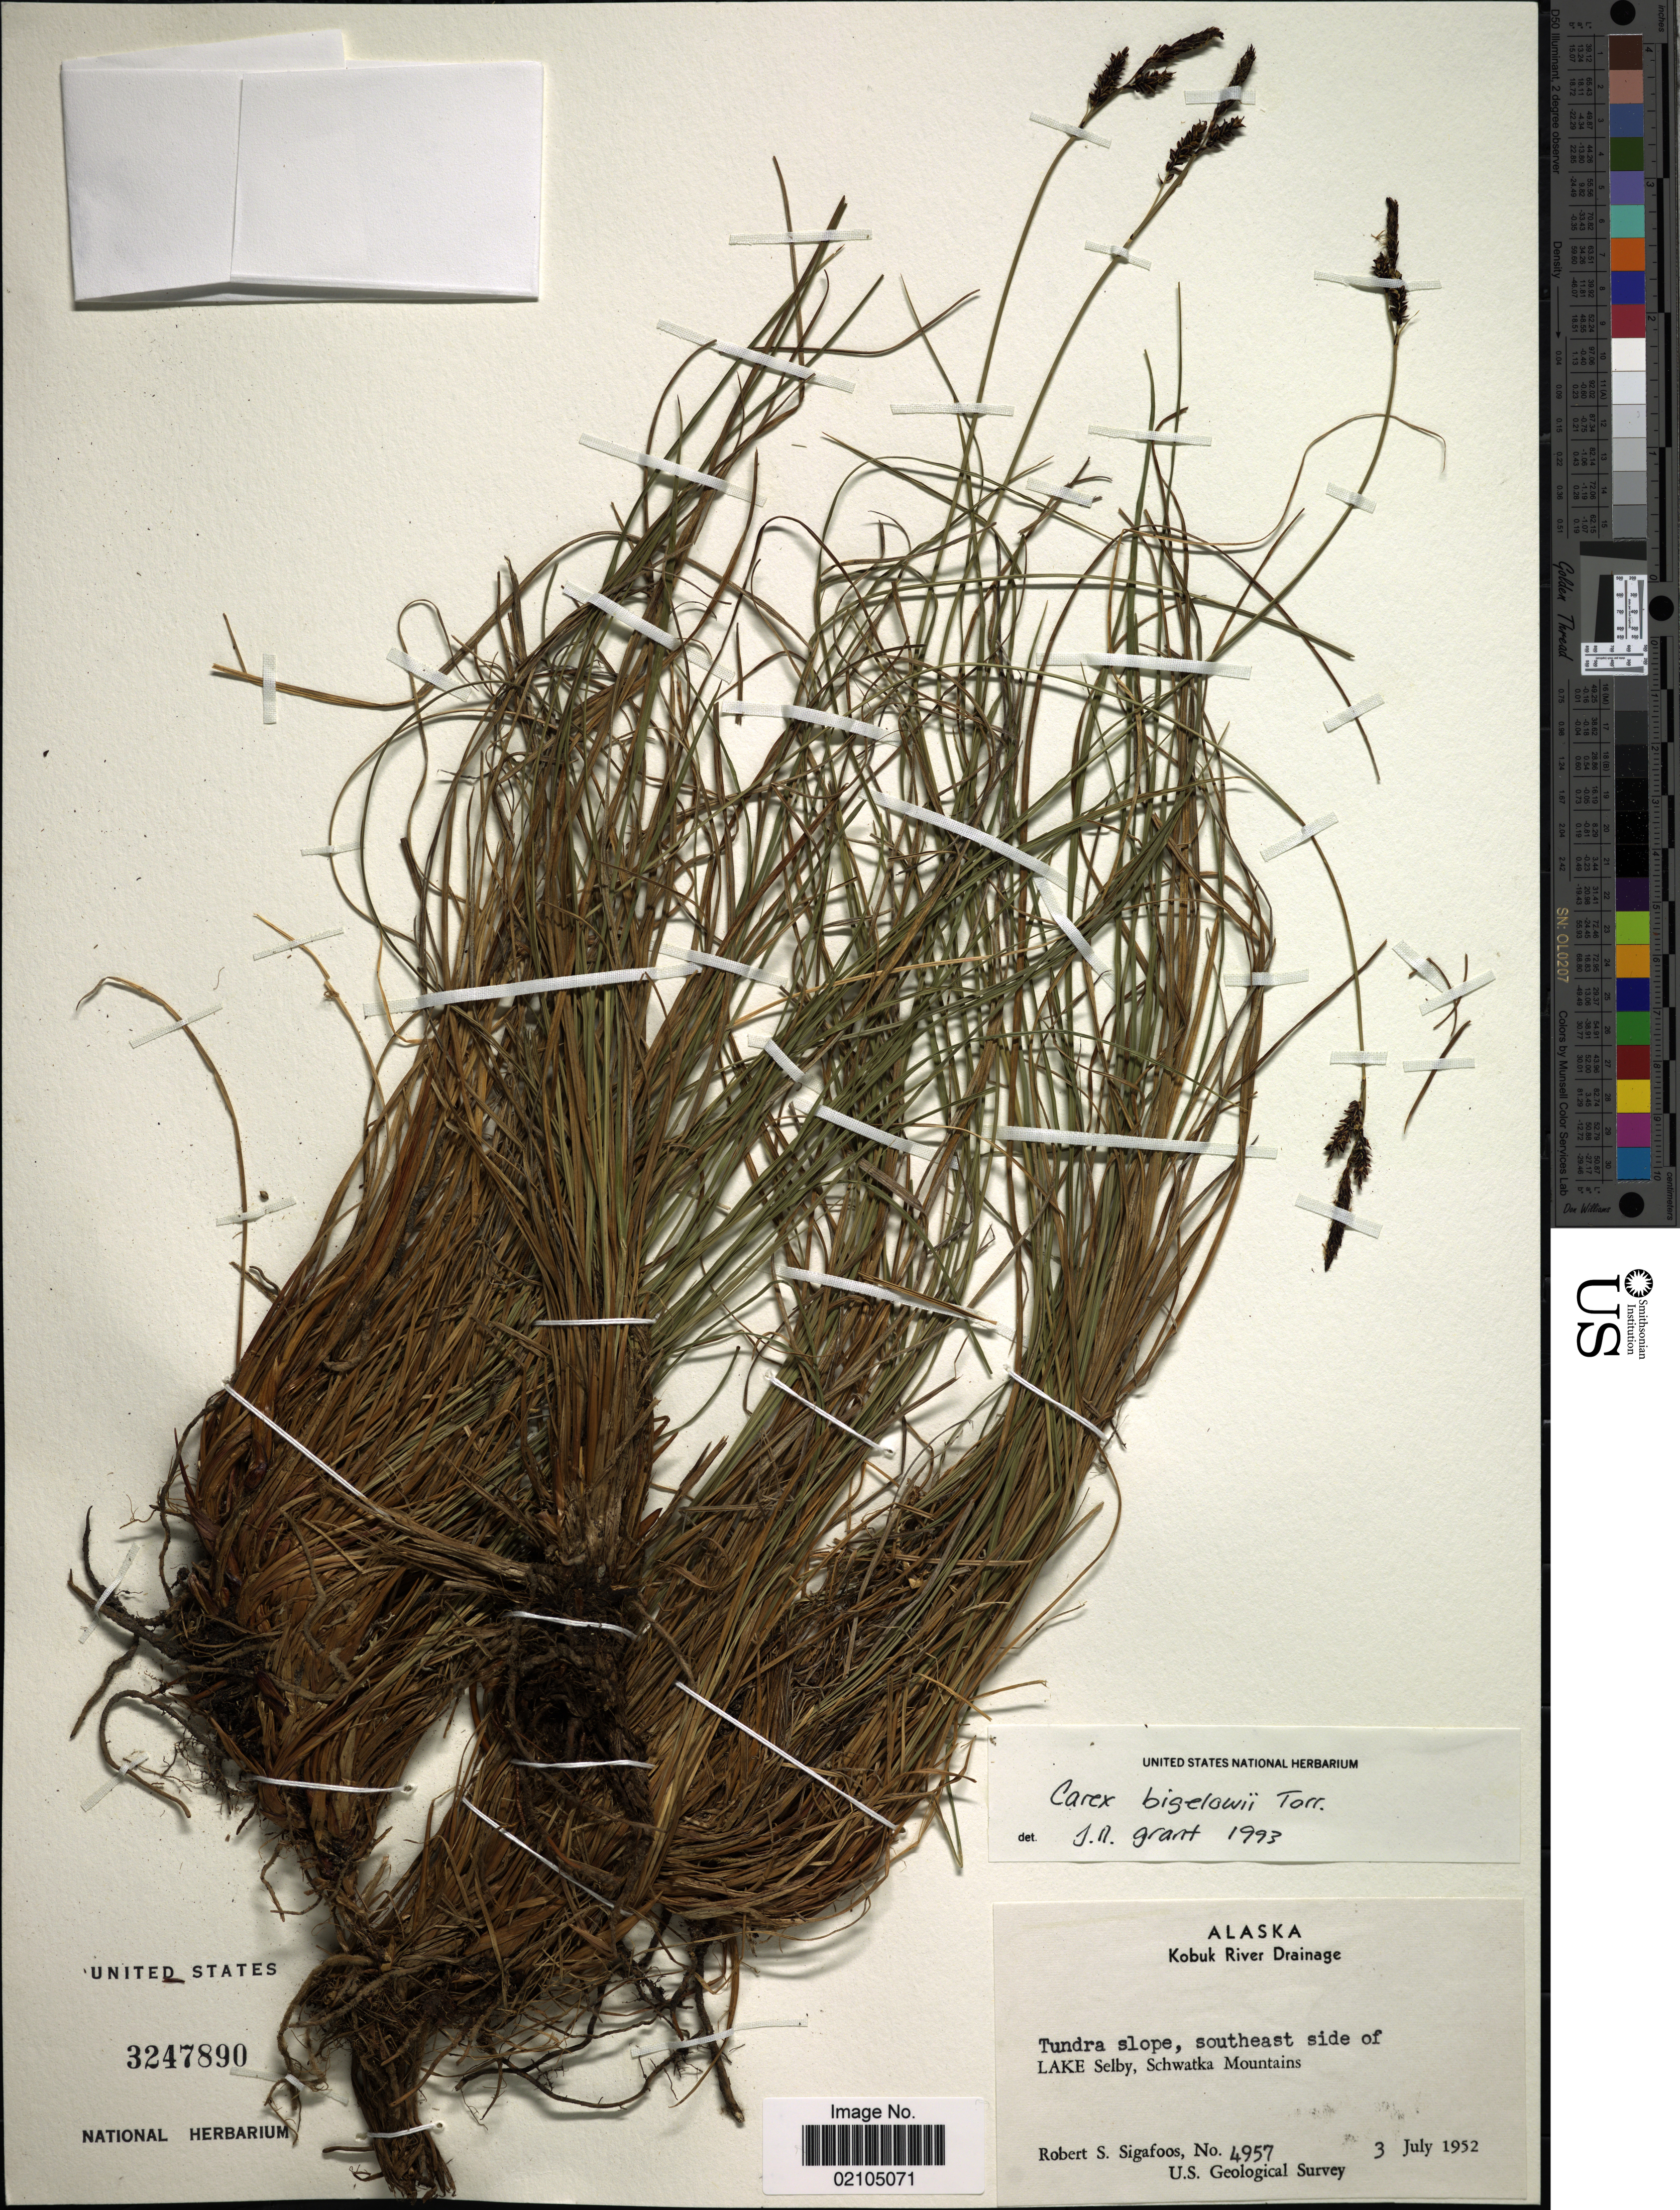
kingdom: Plantae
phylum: Tracheophyta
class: Liliopsida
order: Poales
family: Cyperaceae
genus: Carex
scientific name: Carex bigelowii subsp. lugens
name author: (Holm) T.V. Egorova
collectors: R. Sigafoos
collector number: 4957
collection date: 1952-07-03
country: United States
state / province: Alaska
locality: Kobuk River Drainage. Tundra slope, southeast side of Lake Selby, Schwatka Mountains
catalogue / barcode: US 3247890